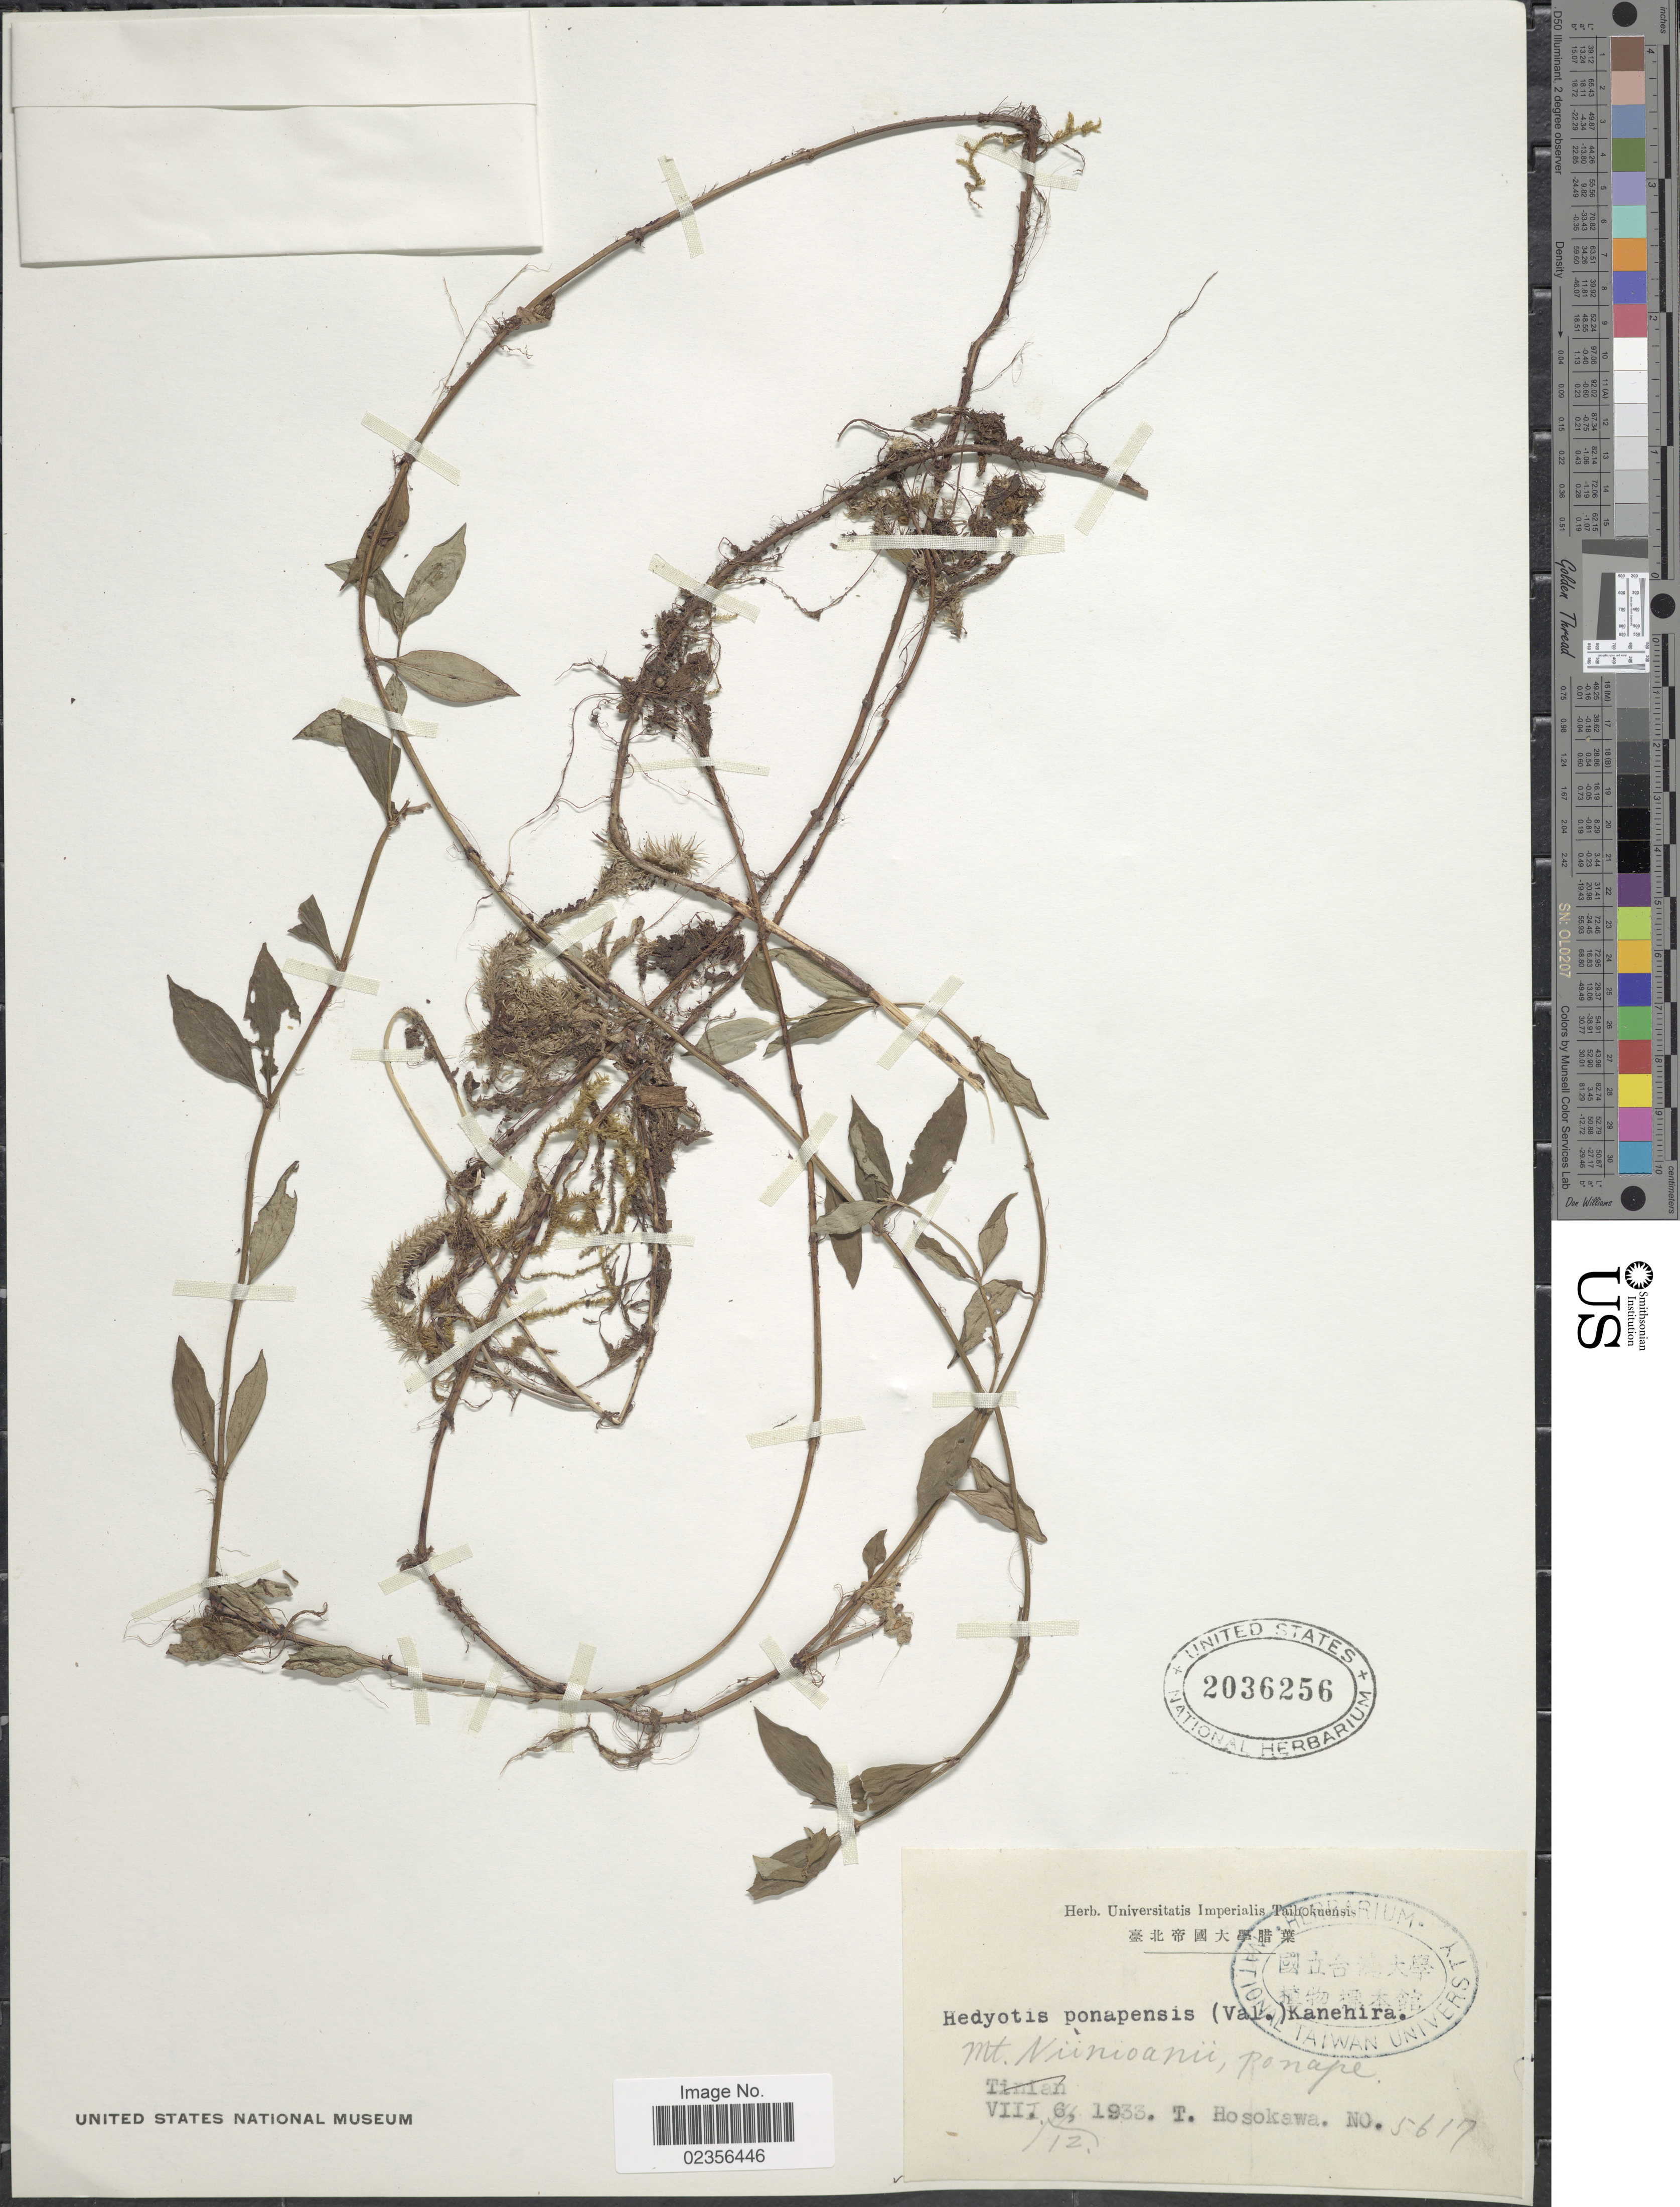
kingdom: Plantae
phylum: Tracheophyta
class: Magnoliopsida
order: Gentianales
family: Rubiaceae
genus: Hedyotis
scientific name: Hedyotis ponapensis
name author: (Valeton) Kaneh.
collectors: T. Hosokawa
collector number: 5617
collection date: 1933-08-12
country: Micronesia, Federated States of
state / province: Pohnpei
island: Pohnpei [Ponape]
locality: Mt. Niinioanii, Ponape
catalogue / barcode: US 2036256